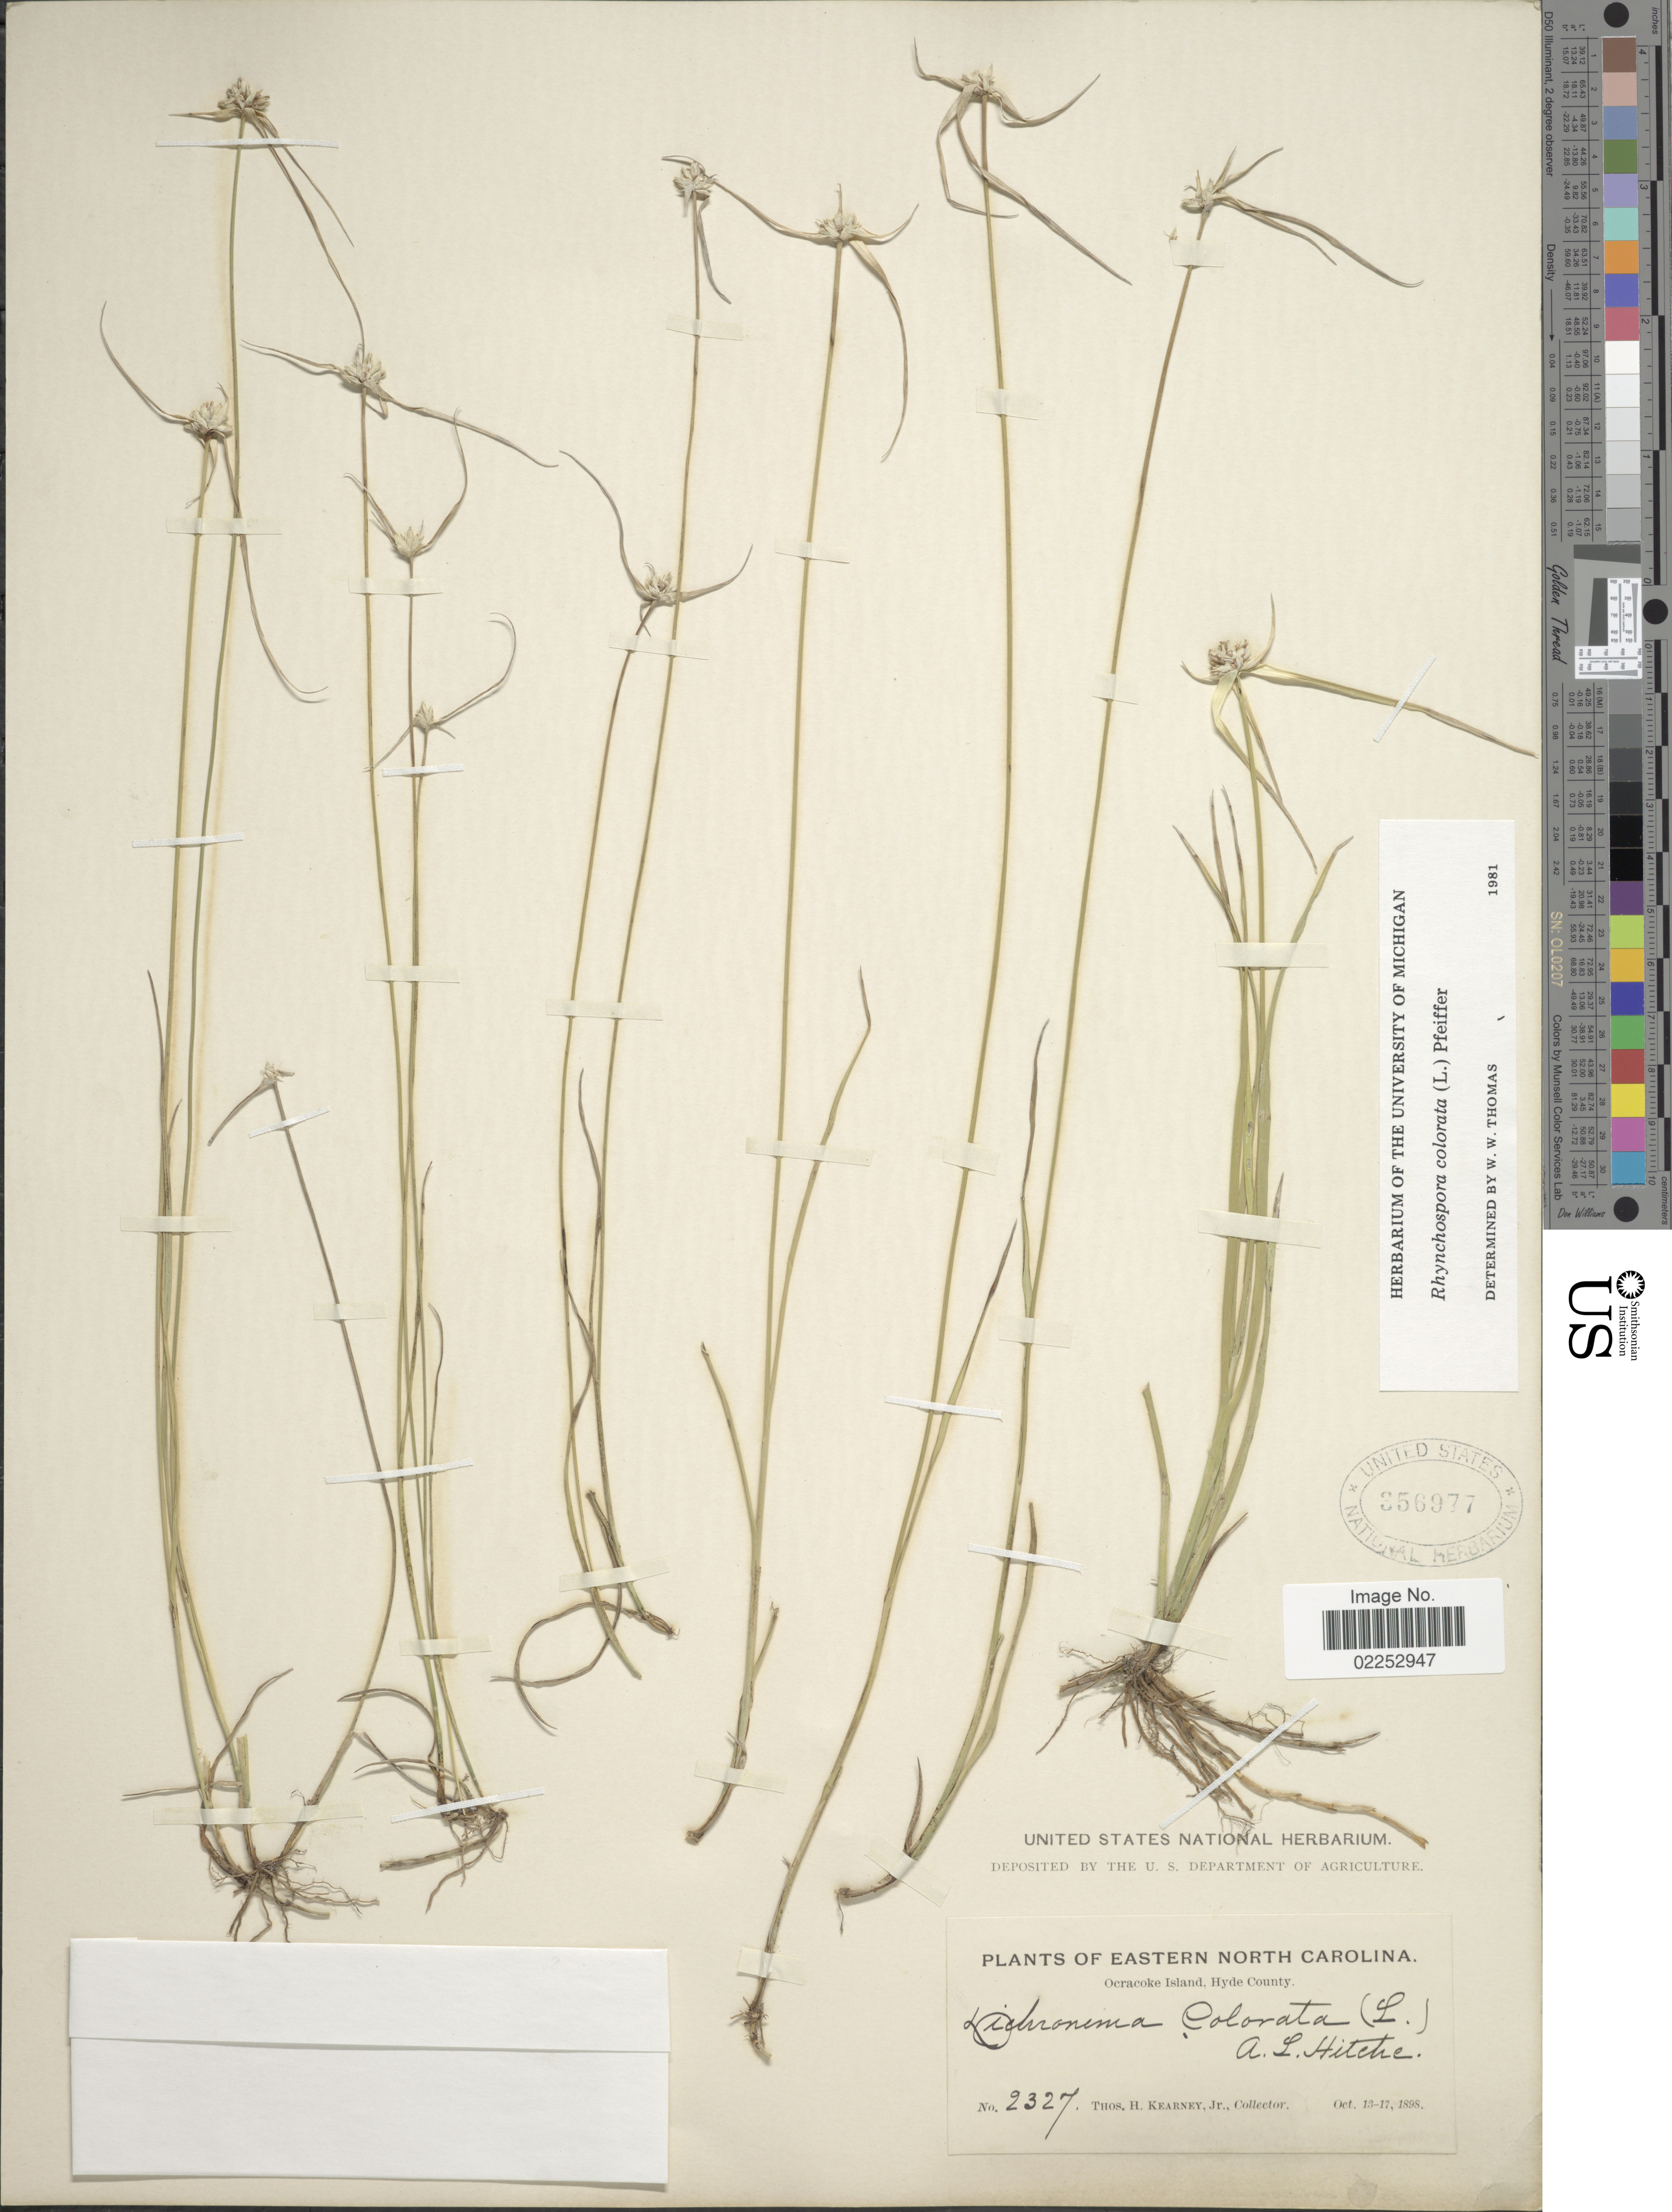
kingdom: Plantae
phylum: Tracheophyta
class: Liliopsida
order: Poales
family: Cyperaceae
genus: Rhynchospora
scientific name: Rhynchospora colorata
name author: (L.) H. Pfeiff.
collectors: T. H. Kearney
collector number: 2327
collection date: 1898-10-13/1898-10-17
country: United States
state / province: North Carolina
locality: Eastern North Carolina. Ocracoke Island, Hyde County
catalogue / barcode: US 356977